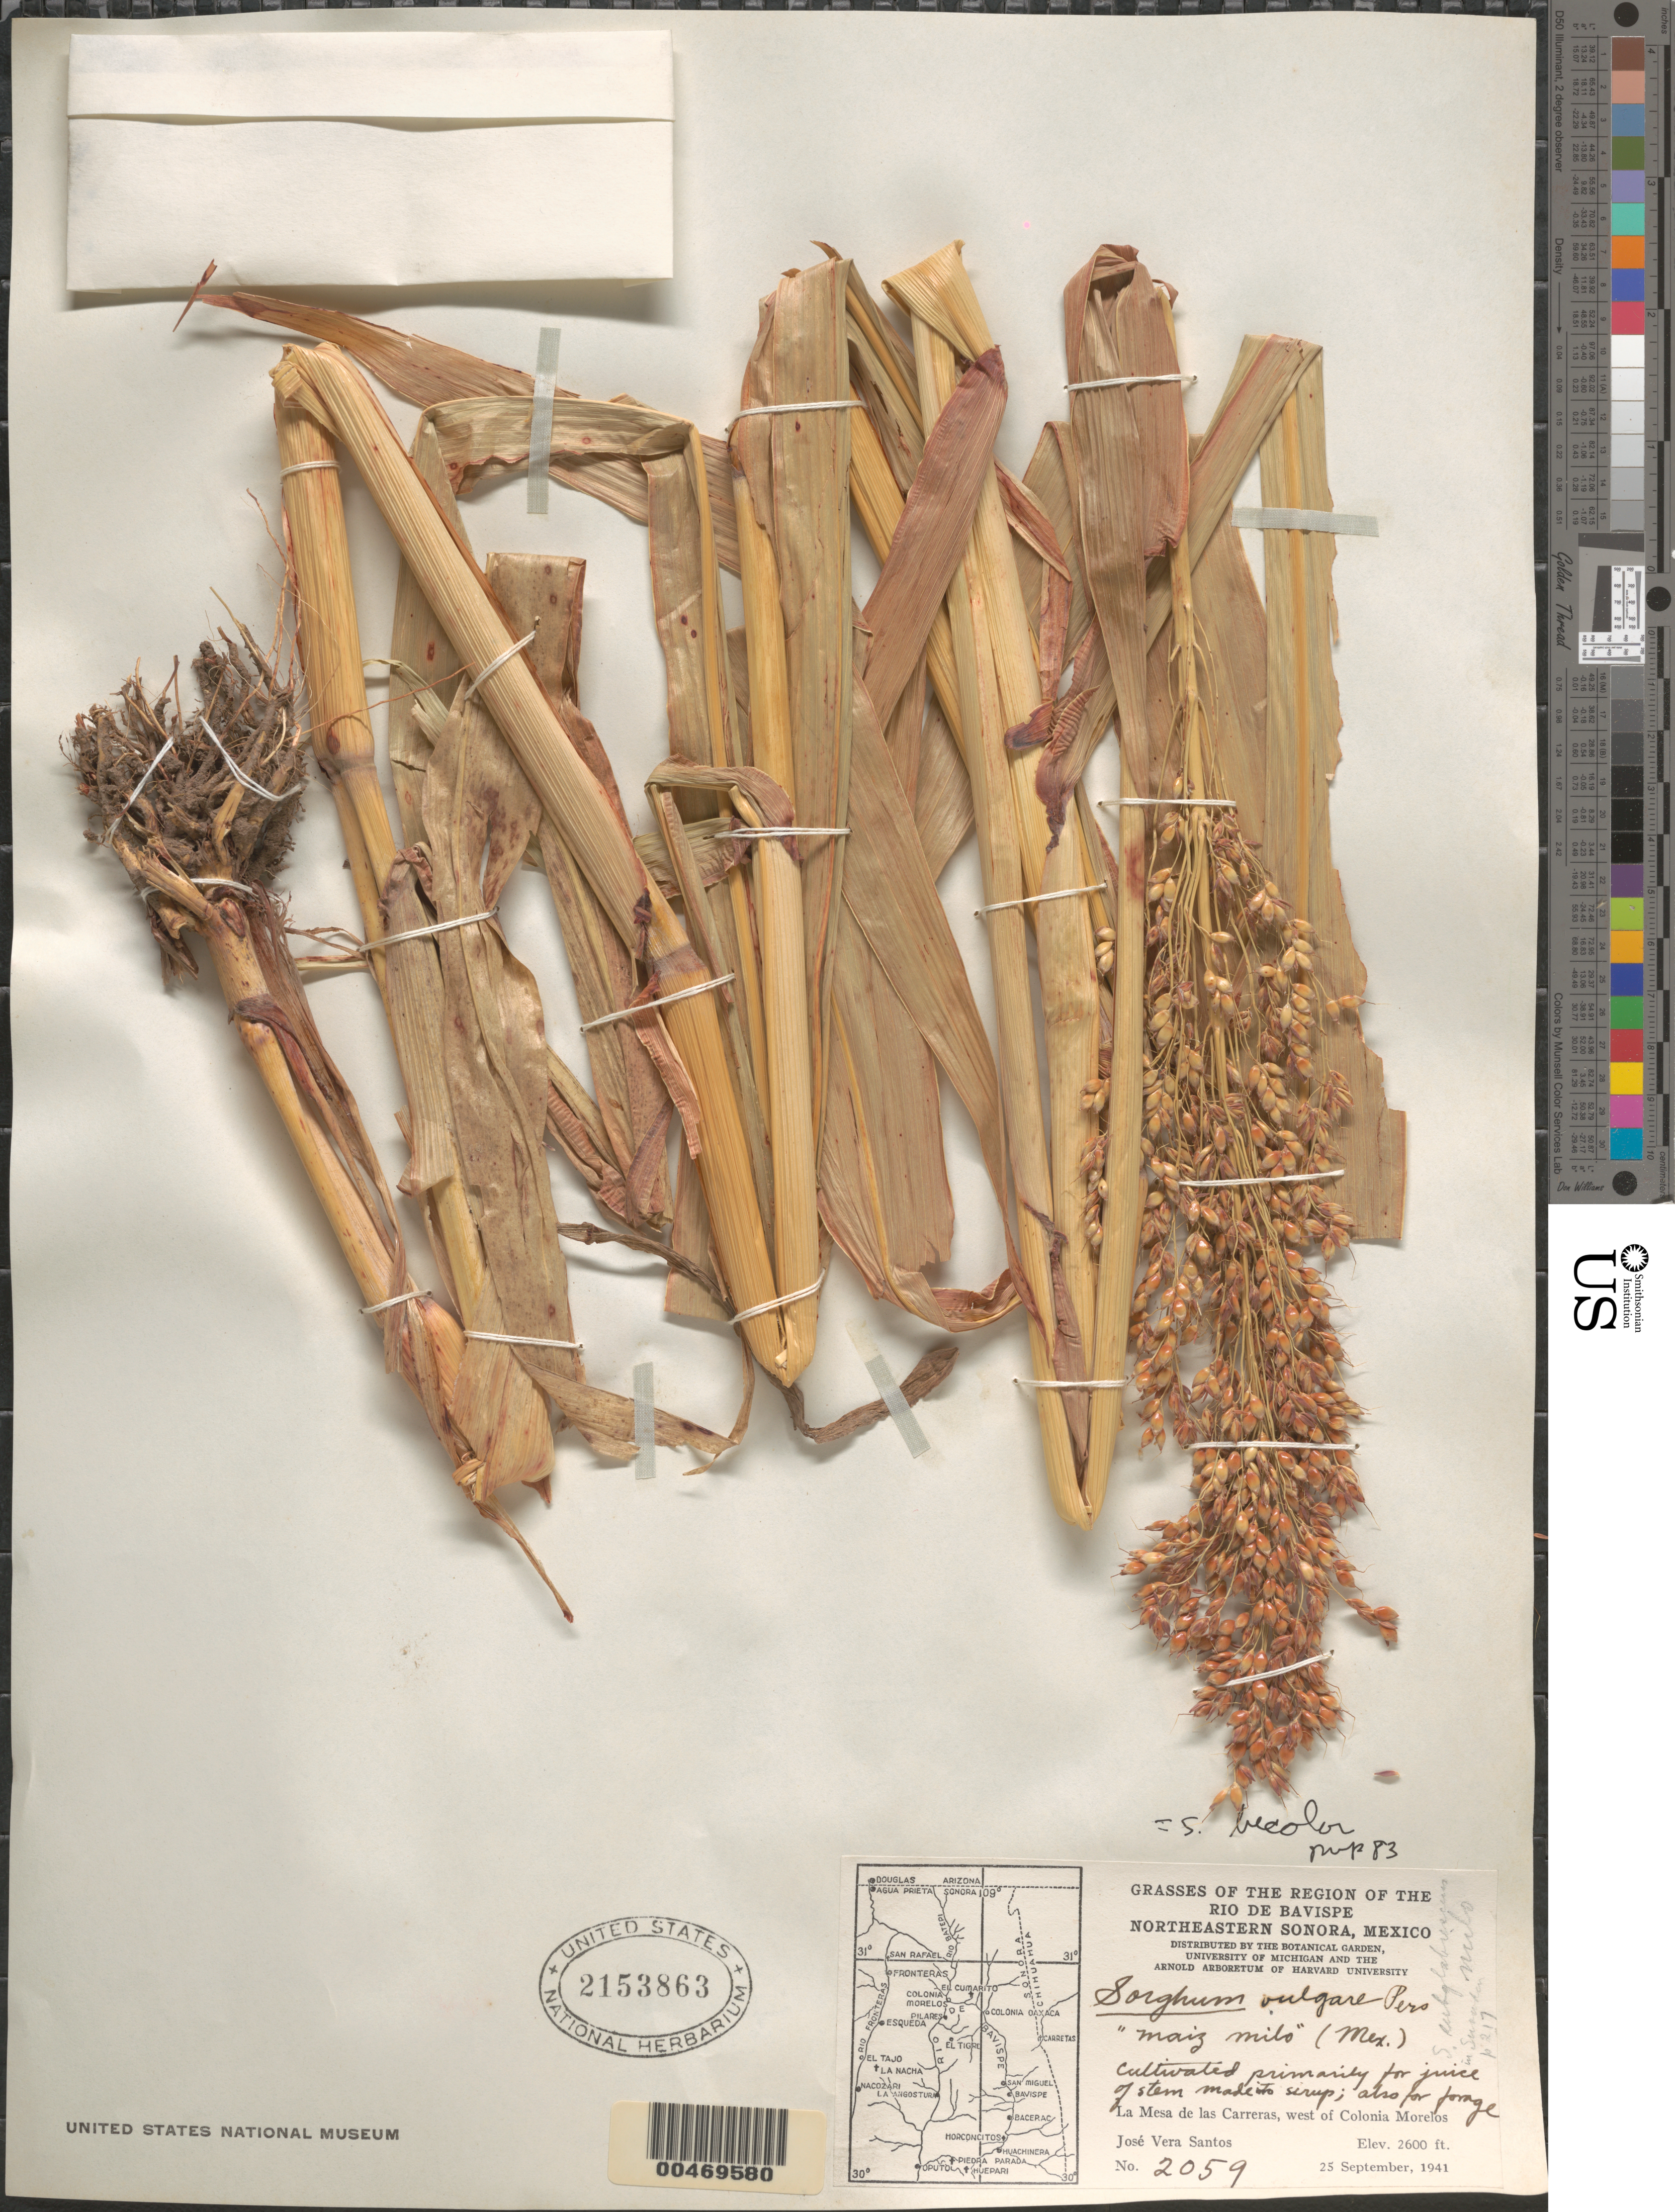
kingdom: Plantae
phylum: Tracheophyta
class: Liliopsida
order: Poales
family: Poaceae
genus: Sorghum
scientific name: Sorghum bicolor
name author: (L.) Moench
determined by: Pohl, R. W.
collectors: J. V. Santos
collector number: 2059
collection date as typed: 25 Sep 1941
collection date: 1941-09-25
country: Mexico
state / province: Sonora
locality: Region of the Rio de Bavispe, NE Sonora, La Mesa de las Carreras, W of Colonia Morelos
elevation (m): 792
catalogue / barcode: US 2153863